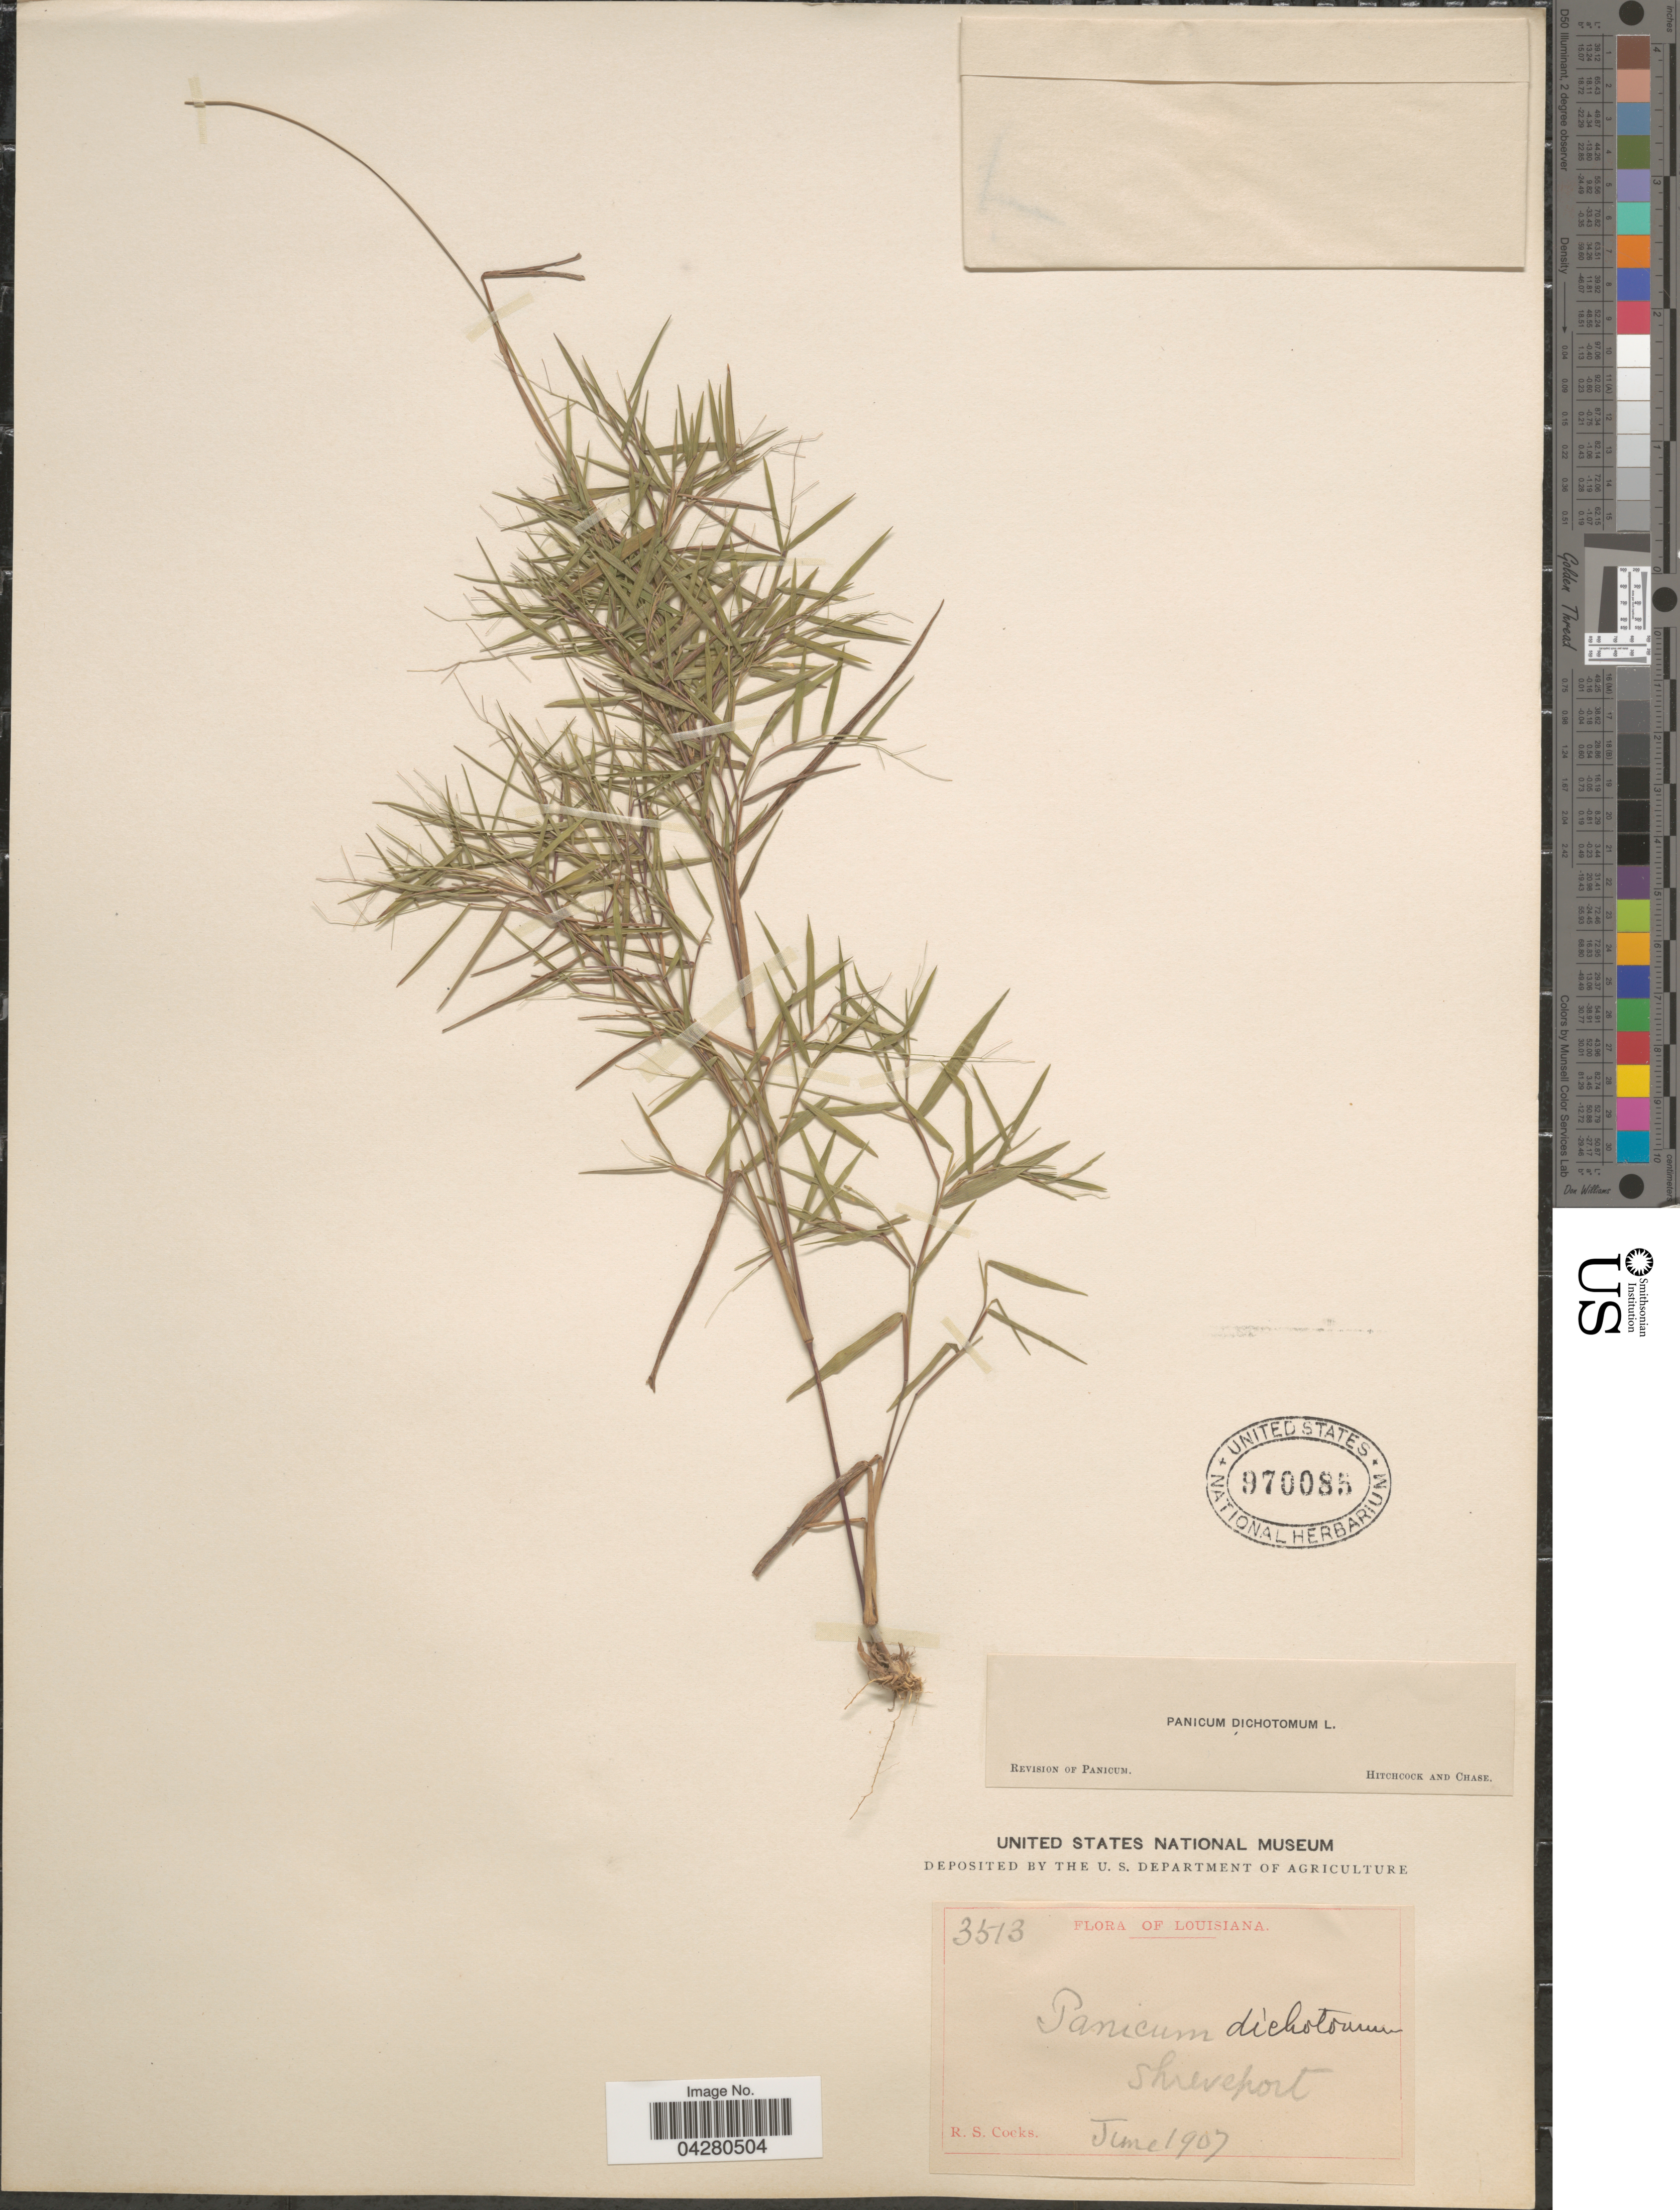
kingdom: Plantae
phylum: Tracheophyta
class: Liliopsida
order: Poales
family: Poaceae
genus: Dichanthelium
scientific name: Dichanthelium dichotomum var. dichotomum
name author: (L.) Gould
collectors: R. Cocks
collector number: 3513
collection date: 1907-06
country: United States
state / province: Louisiana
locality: Shreveport.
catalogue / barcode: US 970085